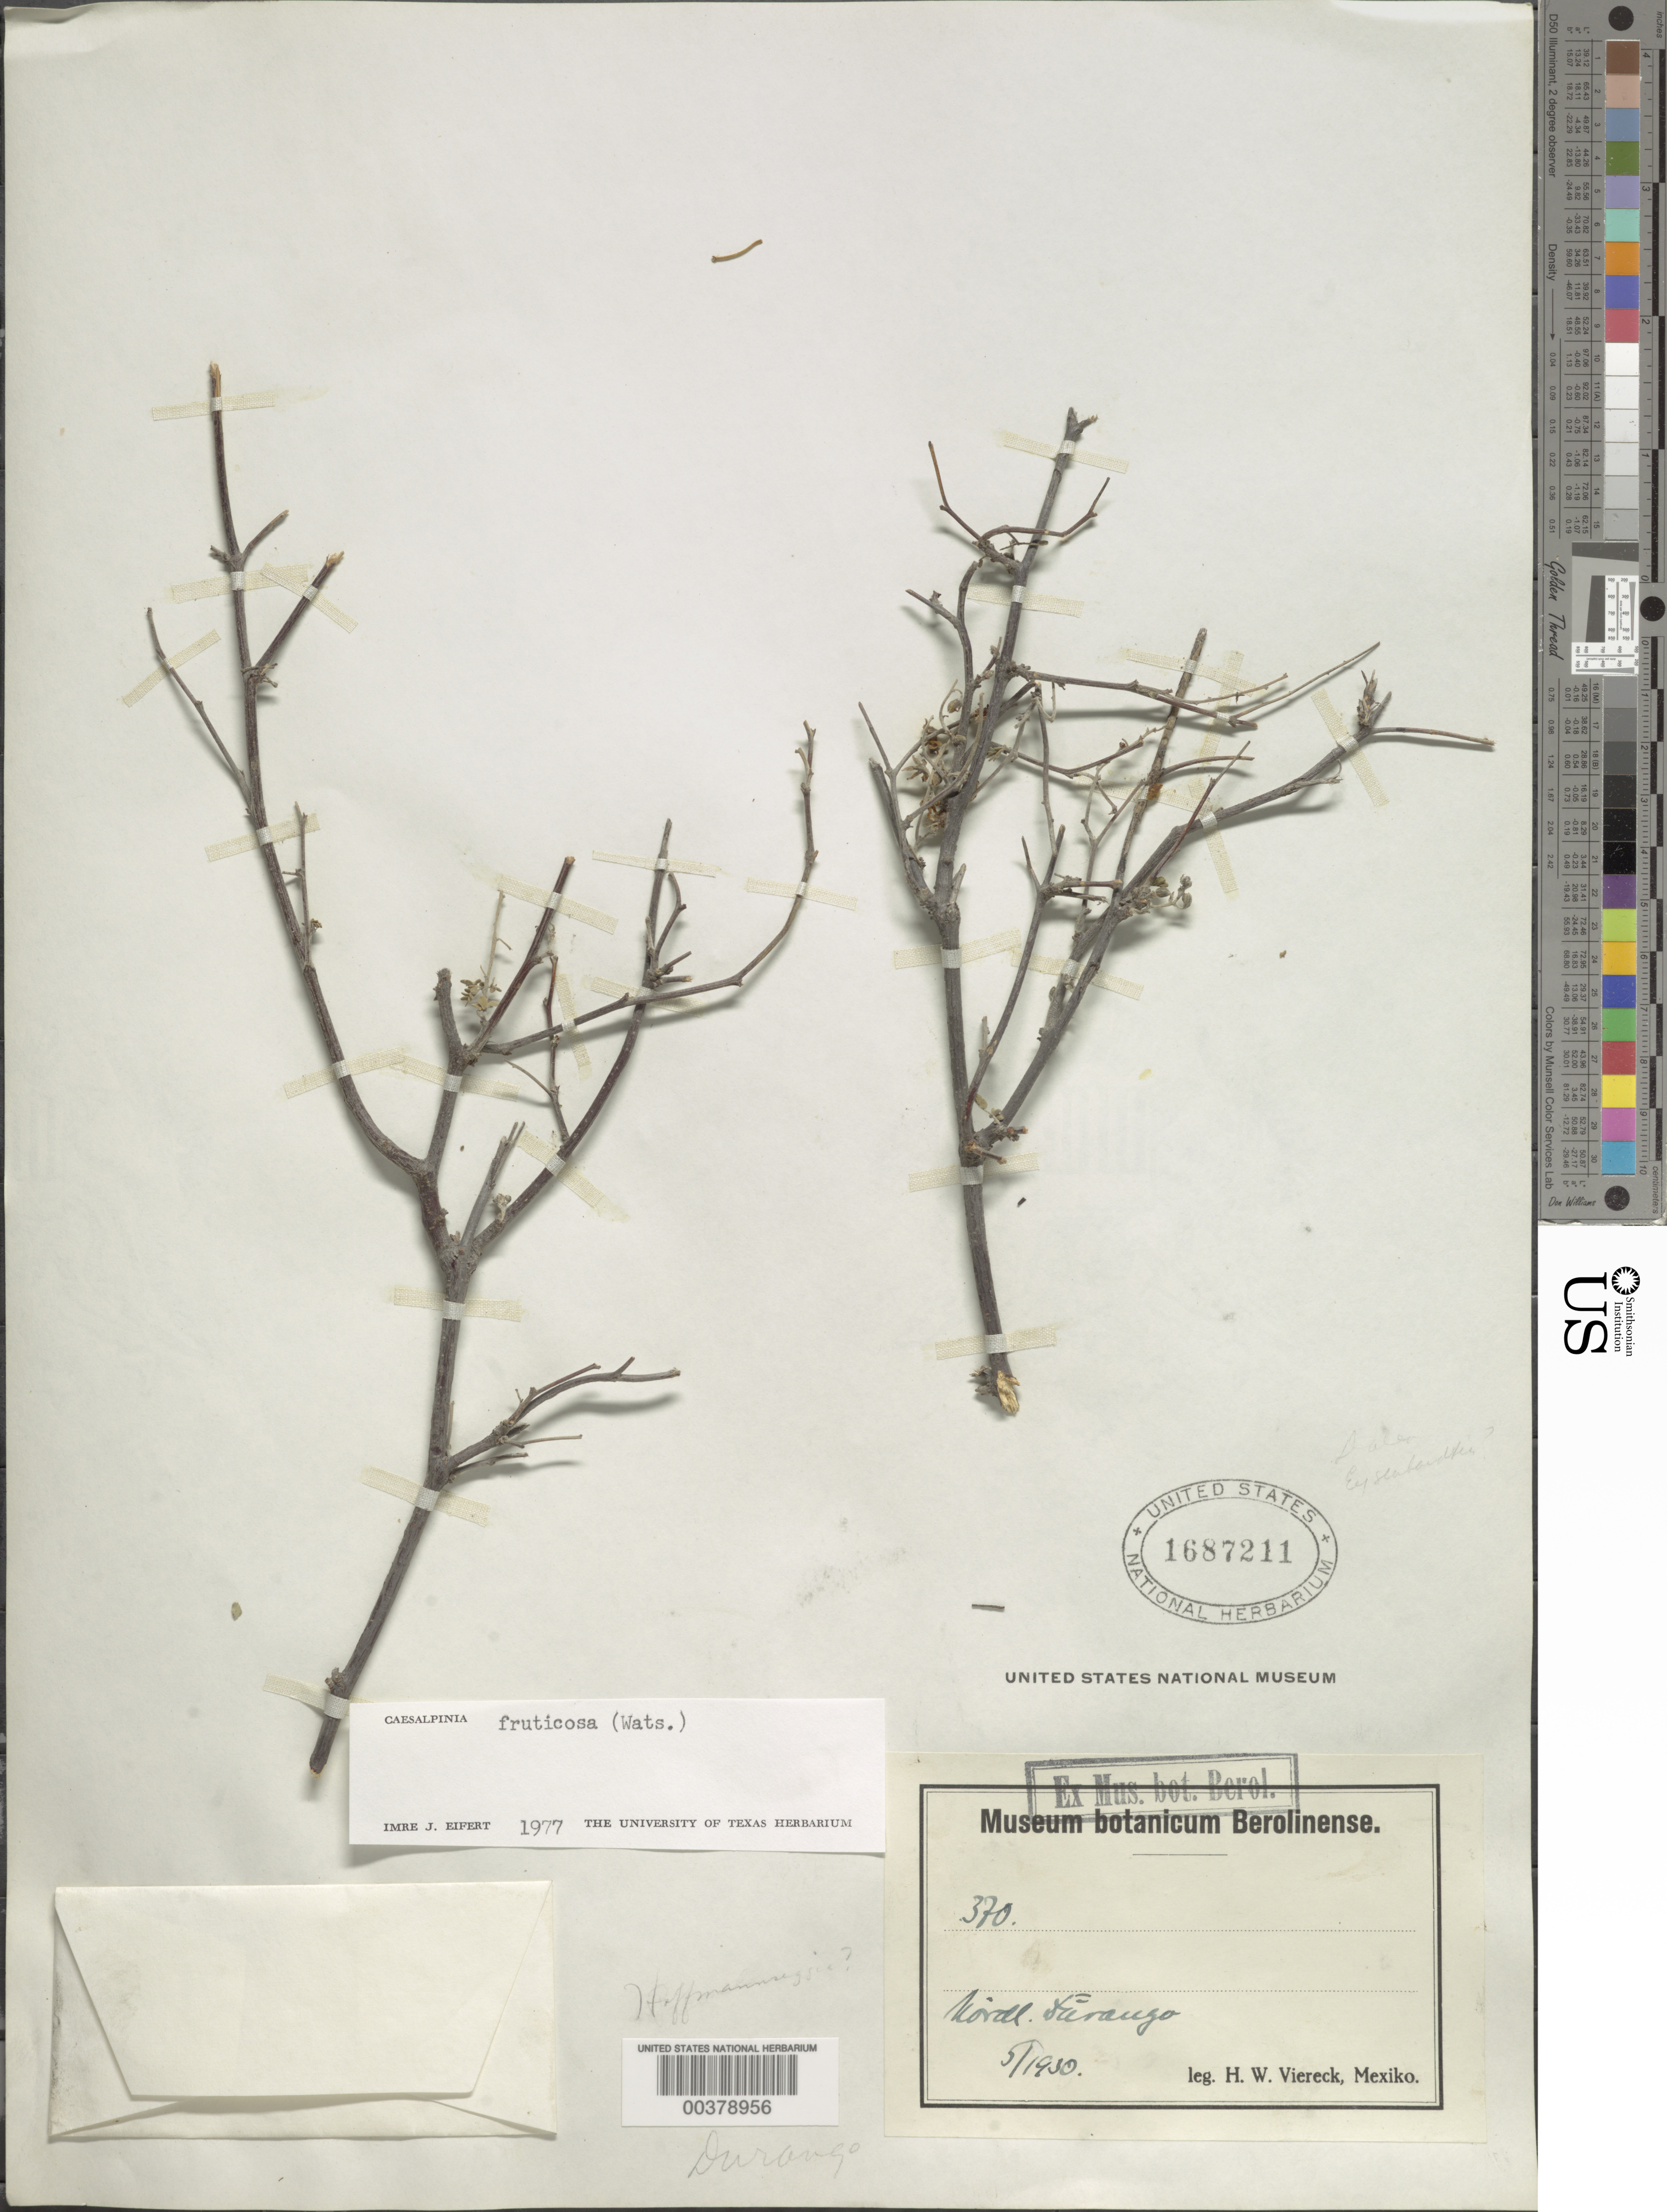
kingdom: Plantae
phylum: Tracheophyta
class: Magnoliopsida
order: Fabales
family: Fabaceae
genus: Pomaria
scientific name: Pomaria fruticosa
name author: (S. Watson) B.B. Simpson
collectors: H. W. Viereck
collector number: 370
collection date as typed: May 1930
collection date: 1930-05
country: Mexico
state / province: Durango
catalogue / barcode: US 1687211